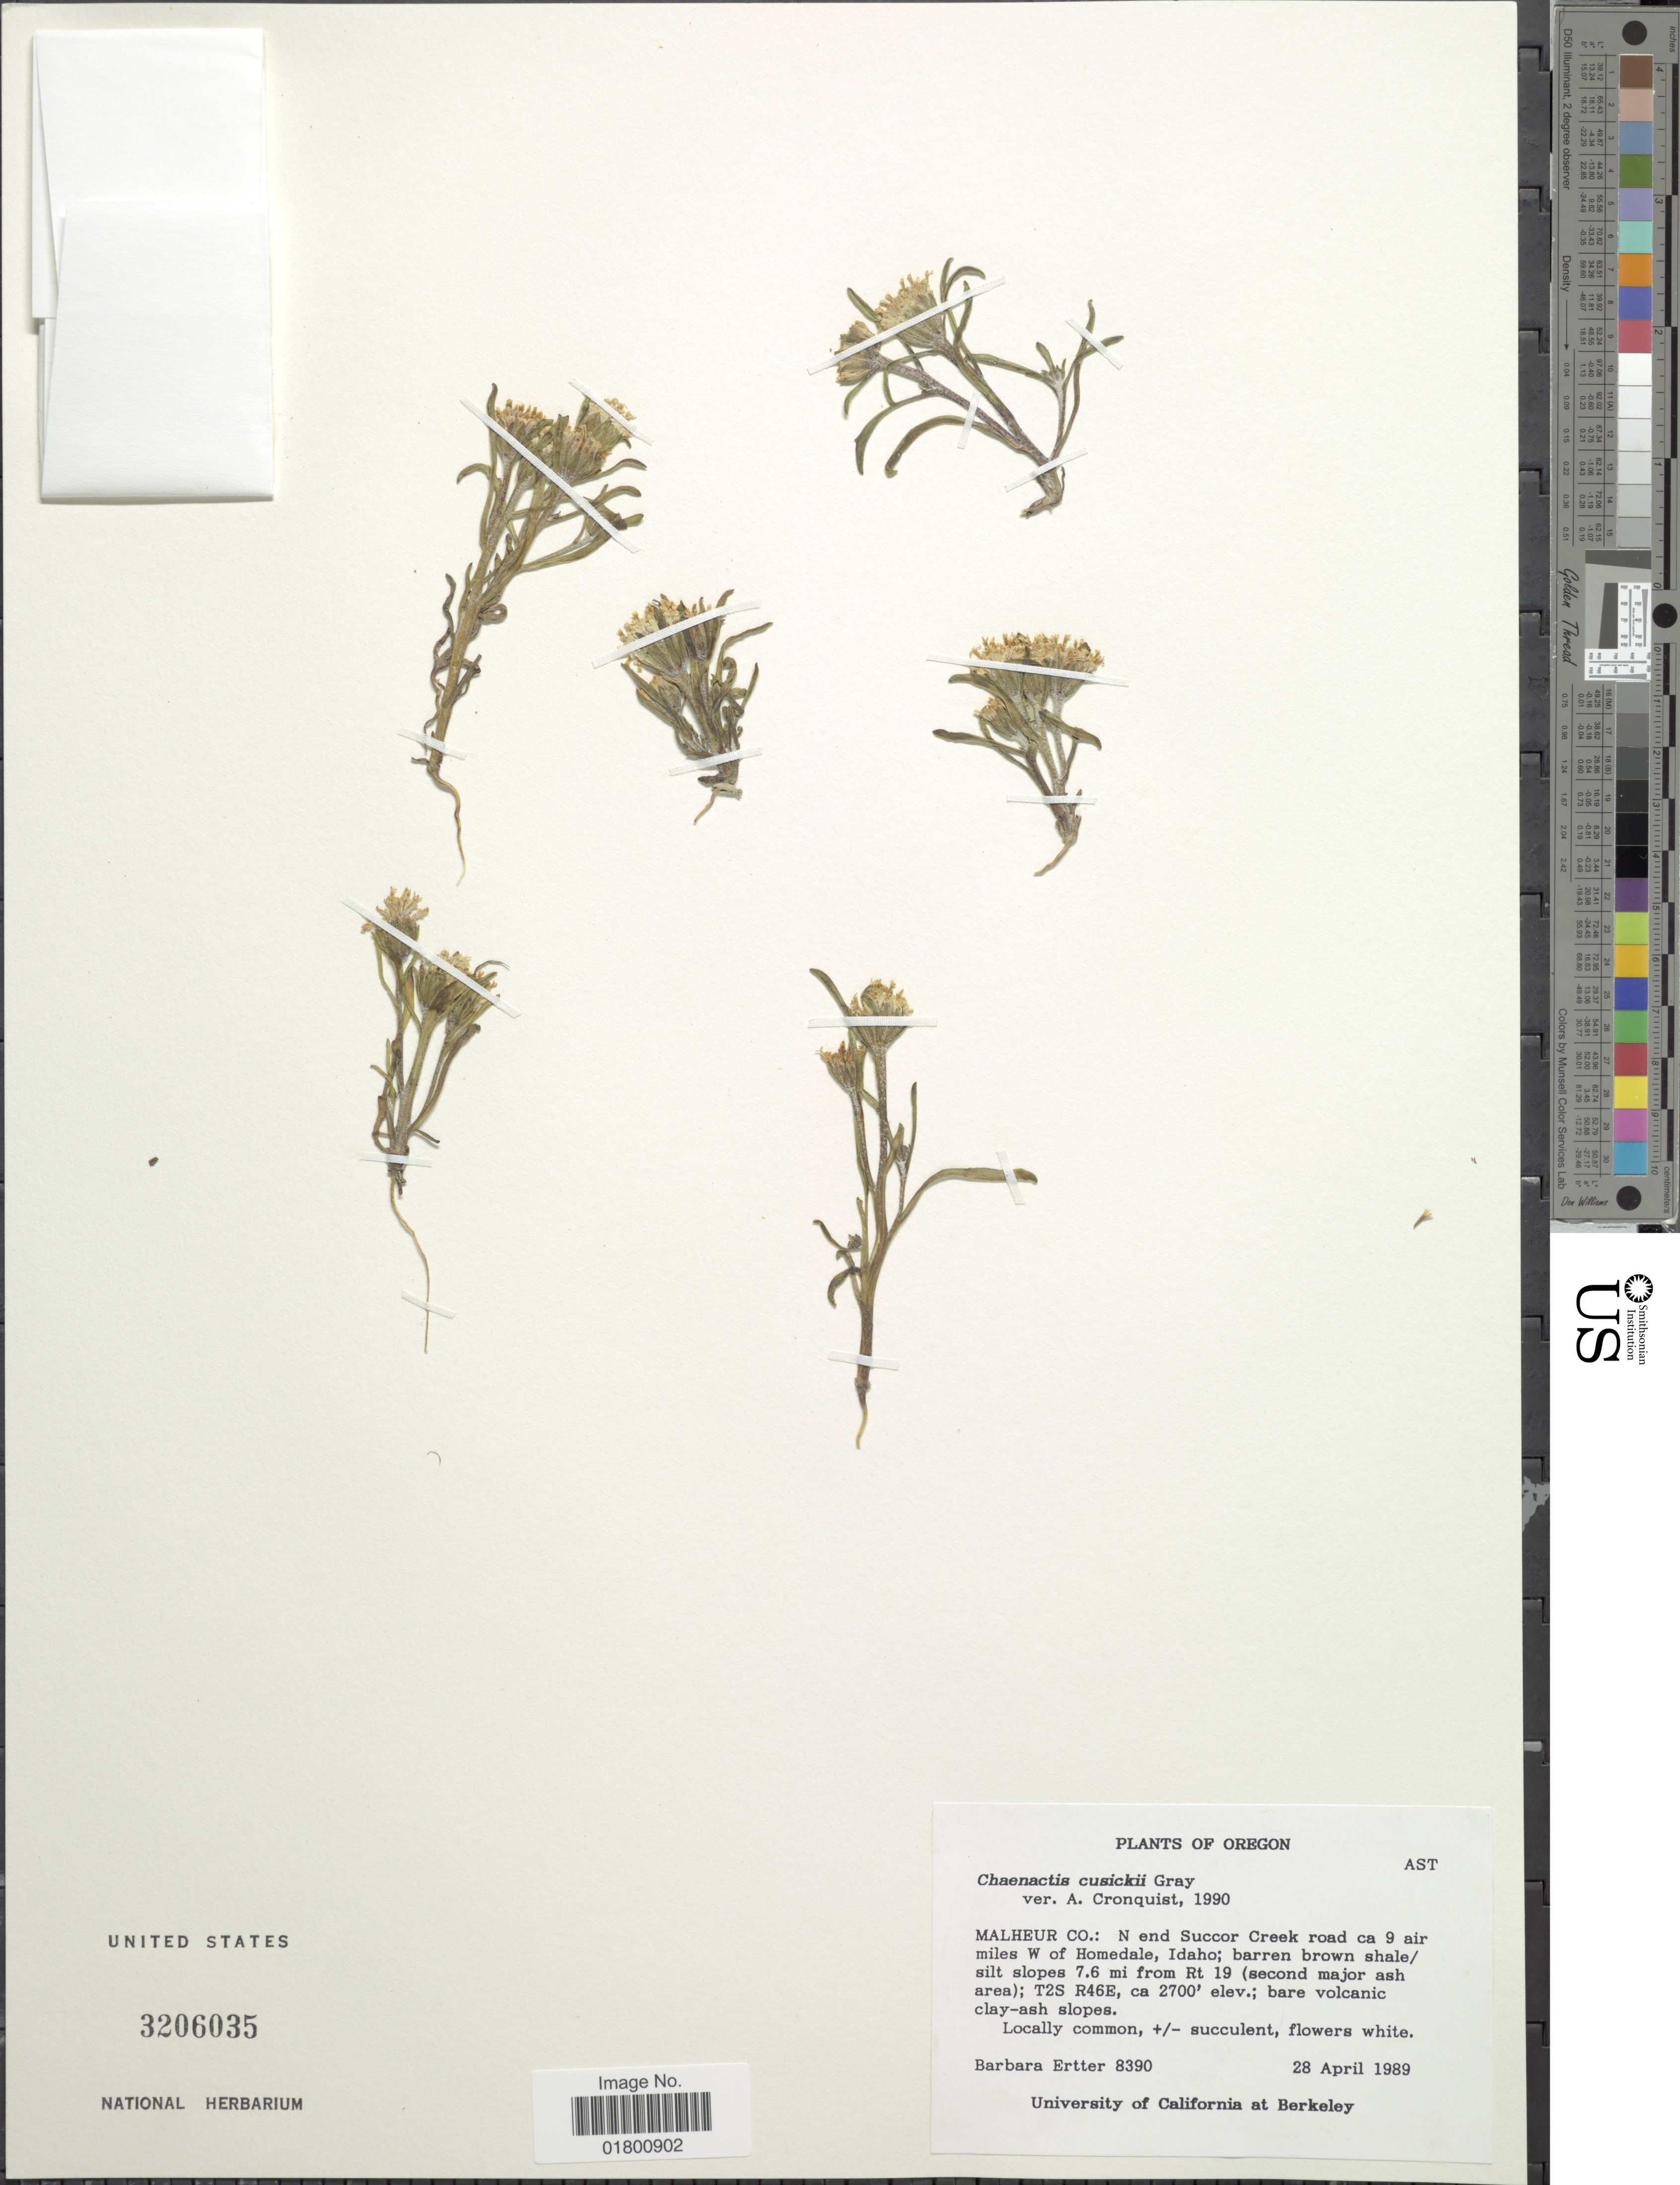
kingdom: Plantae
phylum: Tracheophyta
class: Magnoliopsida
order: Asterales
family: Asteraceae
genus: Chaenactis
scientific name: Chaenactis cusickii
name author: A. Gray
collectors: B. Ertter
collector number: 8390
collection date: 1989-04-28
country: United States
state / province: Oregon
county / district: Malheur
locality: Malheur Co.: N end Succor Creek road ca 9 air miles W of Homedale, Idaho; barren brown shale/ silt slopes 7.6 mi from Rt 19 (second major ash area) T2S R46E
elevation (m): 823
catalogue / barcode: US 3206035